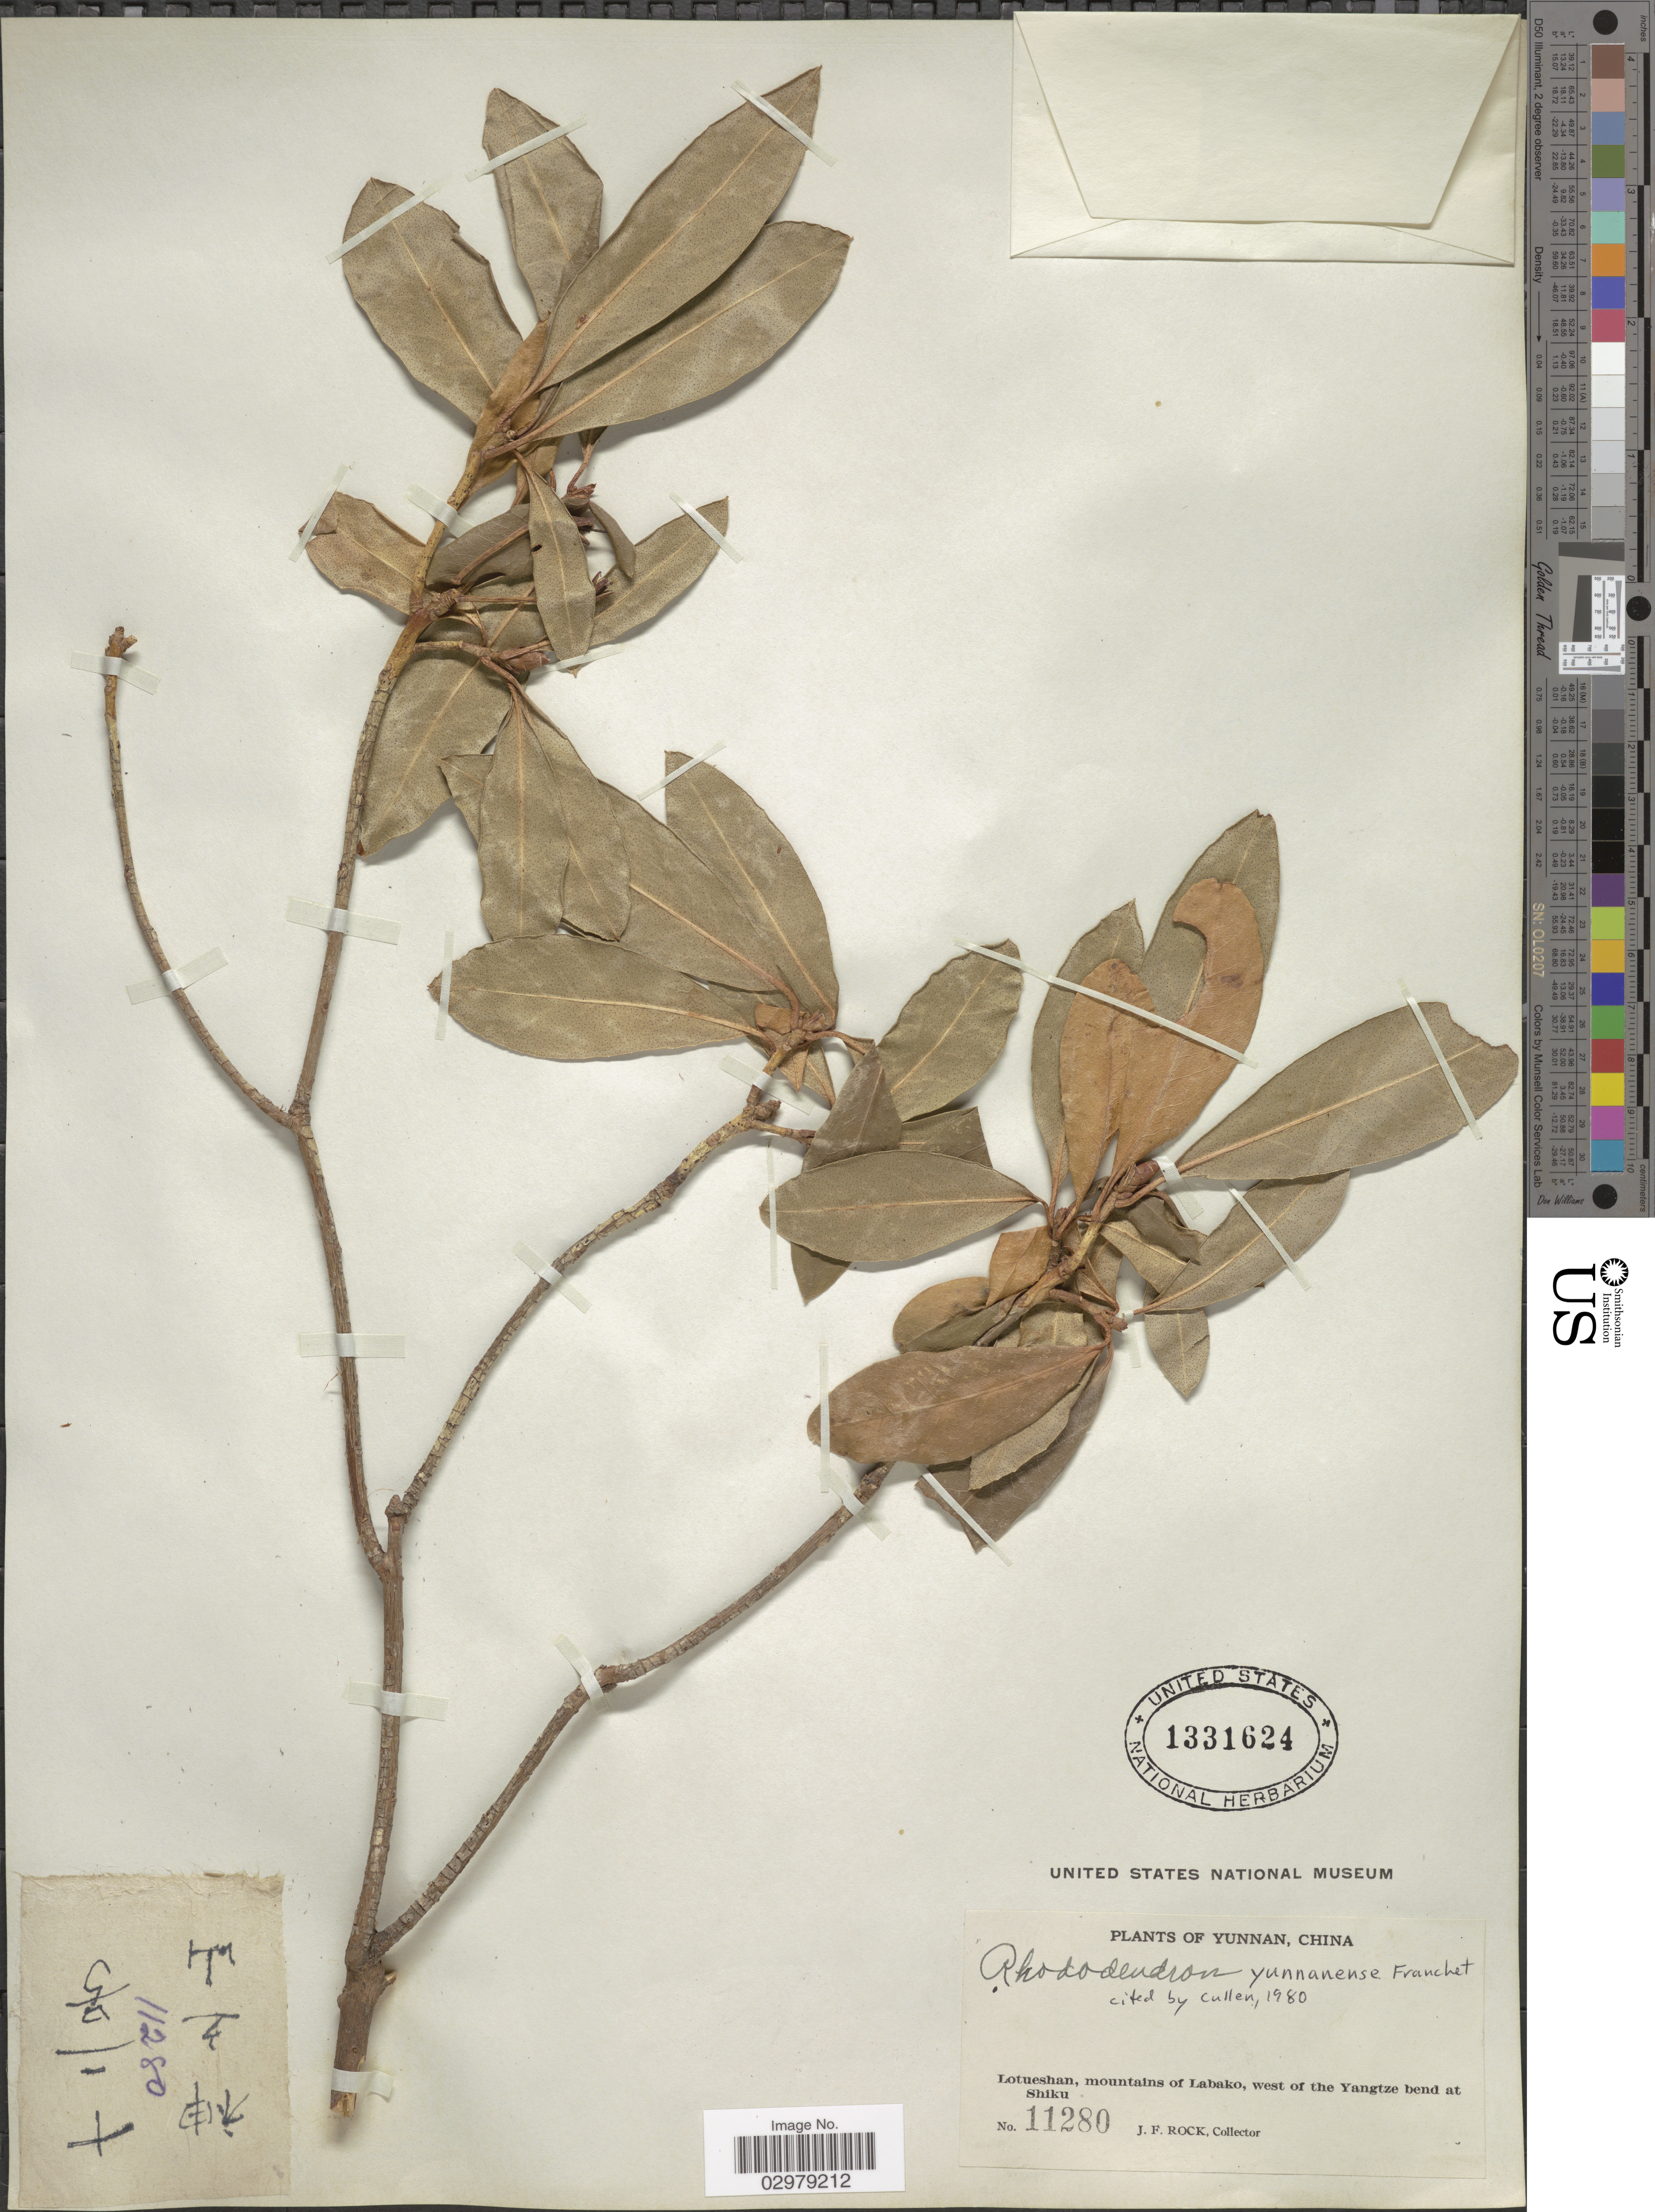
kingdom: Plantae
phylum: Tracheophyta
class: Magnoliopsida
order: Ericales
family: Ericaceae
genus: Rhododendron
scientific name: Rhododendron yunnanense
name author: Franch.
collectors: J. Rock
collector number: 11280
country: China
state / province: Yunnan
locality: Lotueshan, mountains of Labako, west of the Yangtze bend at Shiku.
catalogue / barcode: US 1331624